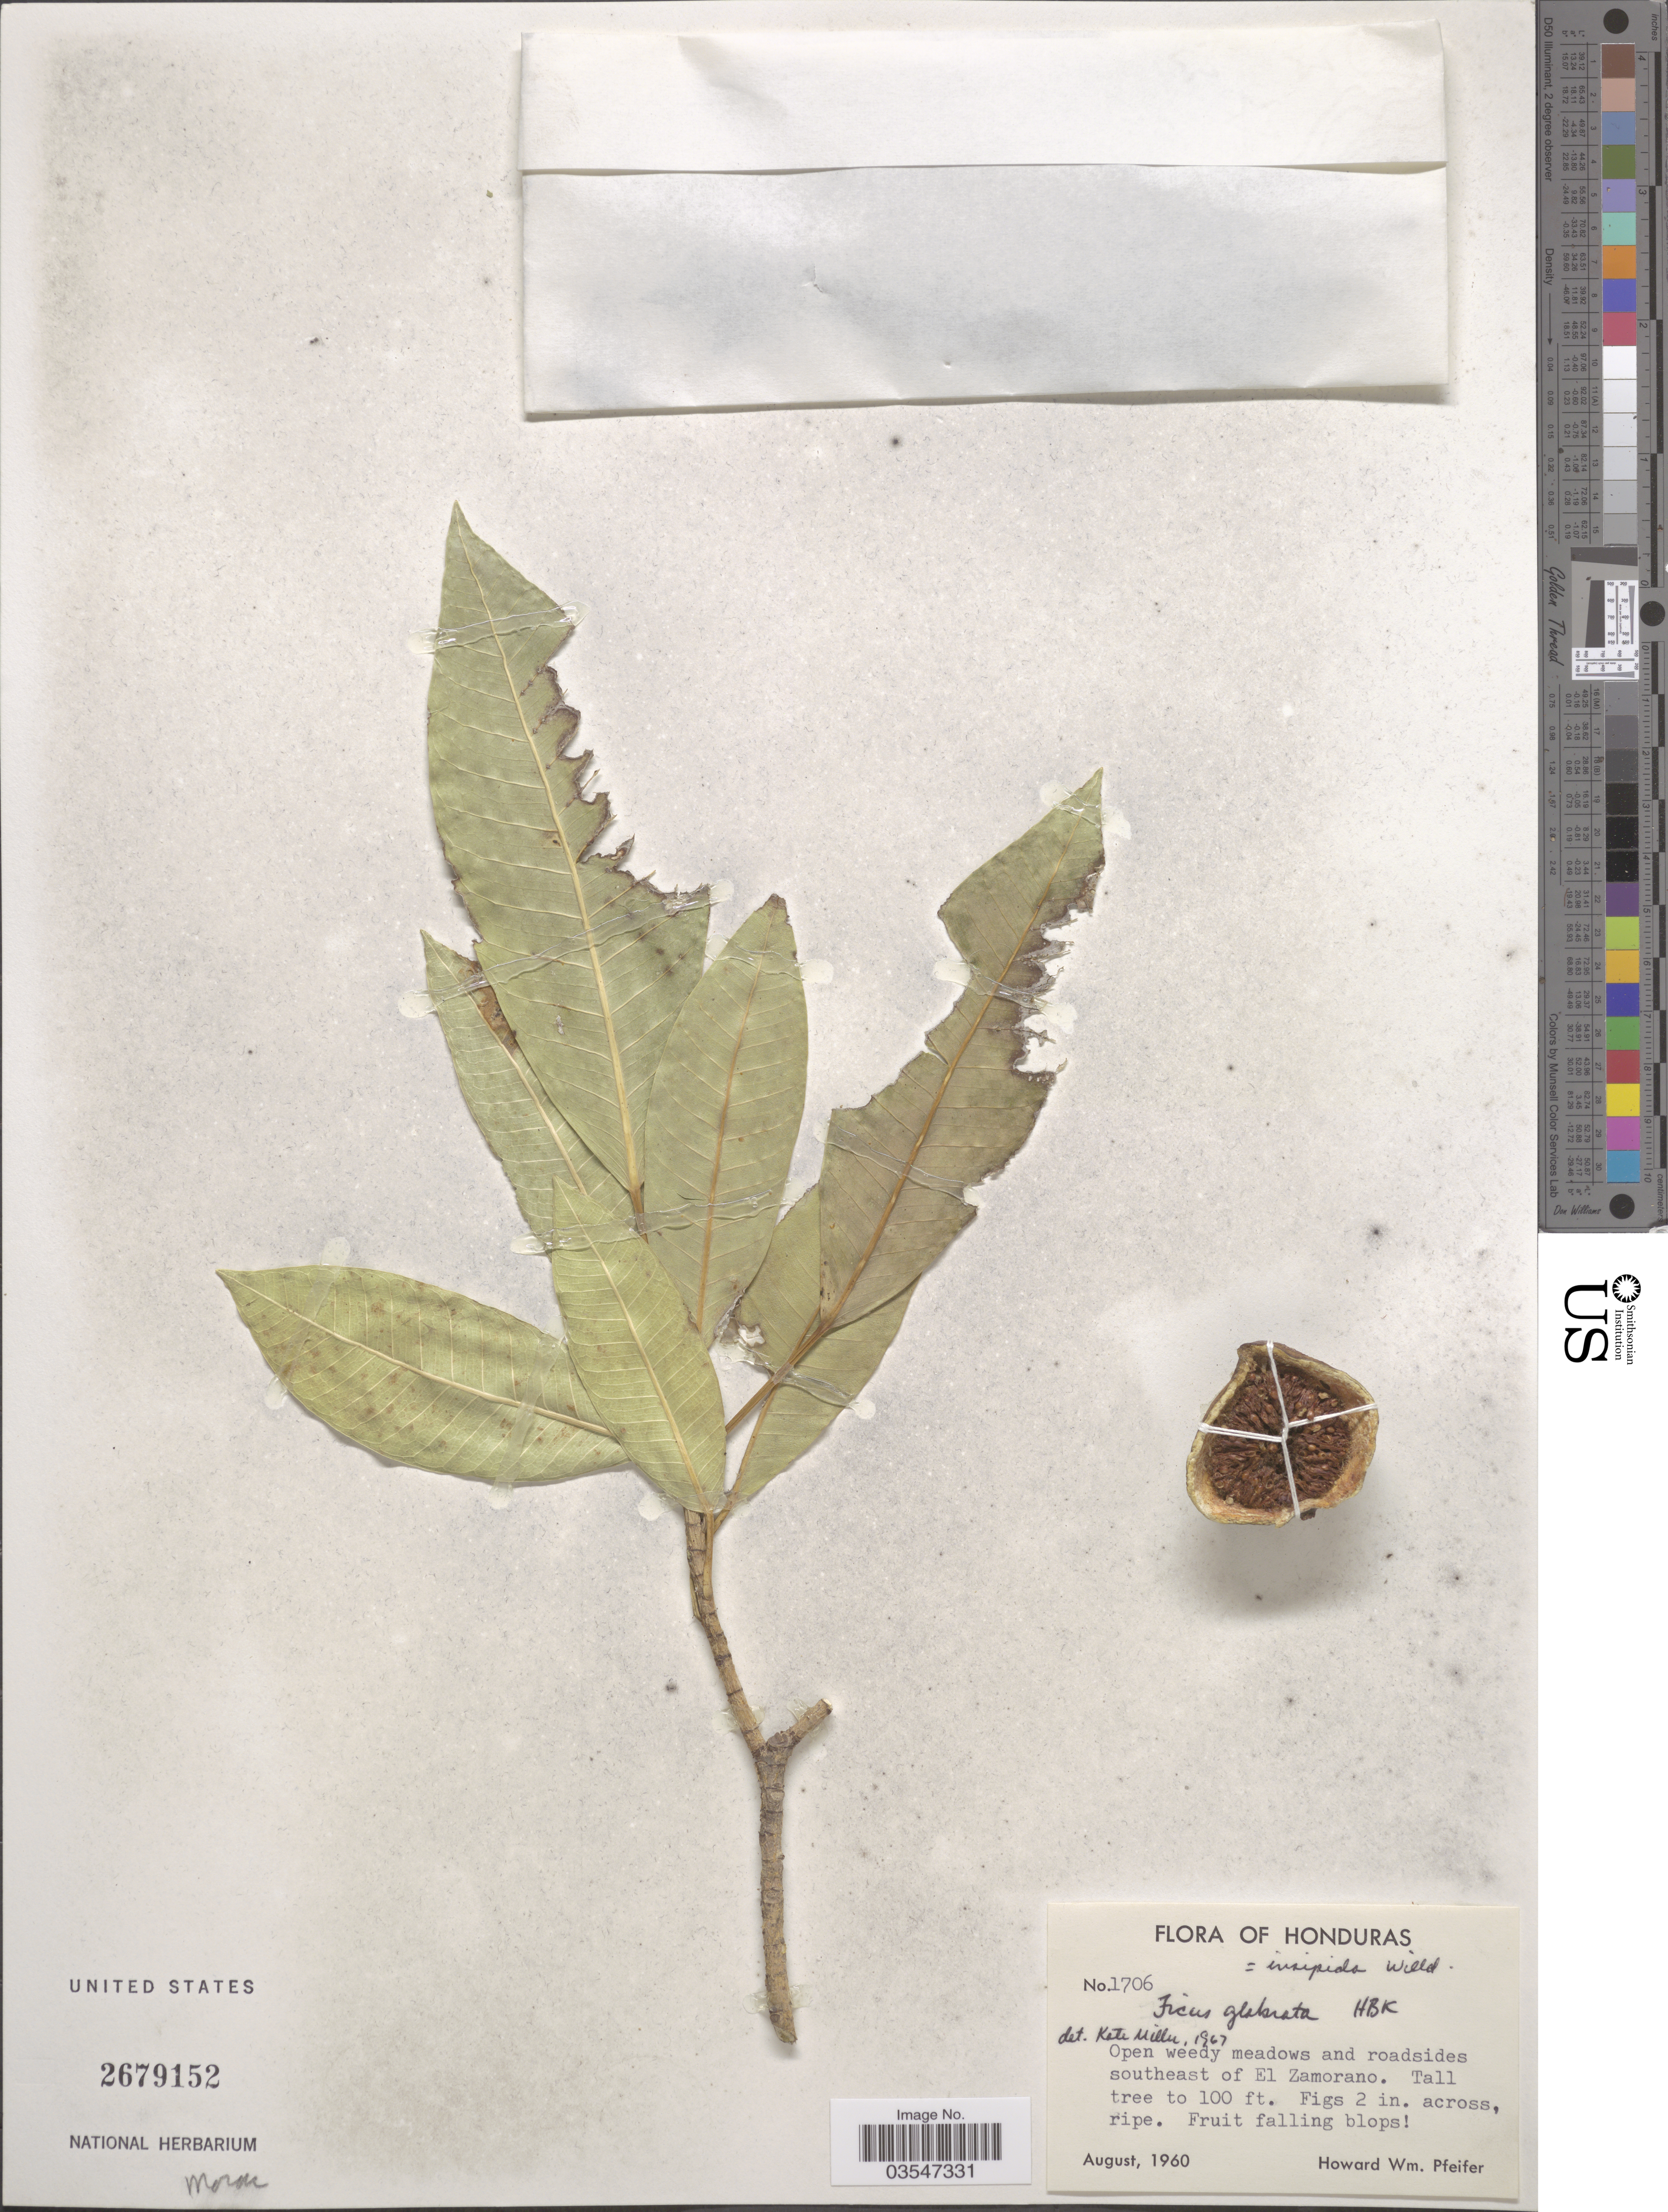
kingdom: Plantae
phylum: Tracheophyta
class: Magnoliopsida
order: Rosales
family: Moraceae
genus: Ficus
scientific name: Ficus insipida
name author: Willd.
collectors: H. W. Pfeifer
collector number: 1706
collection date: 1960-08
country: Honduras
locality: Open weedy meadows and roadsides southeast of El Zamorano.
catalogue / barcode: US 2679152